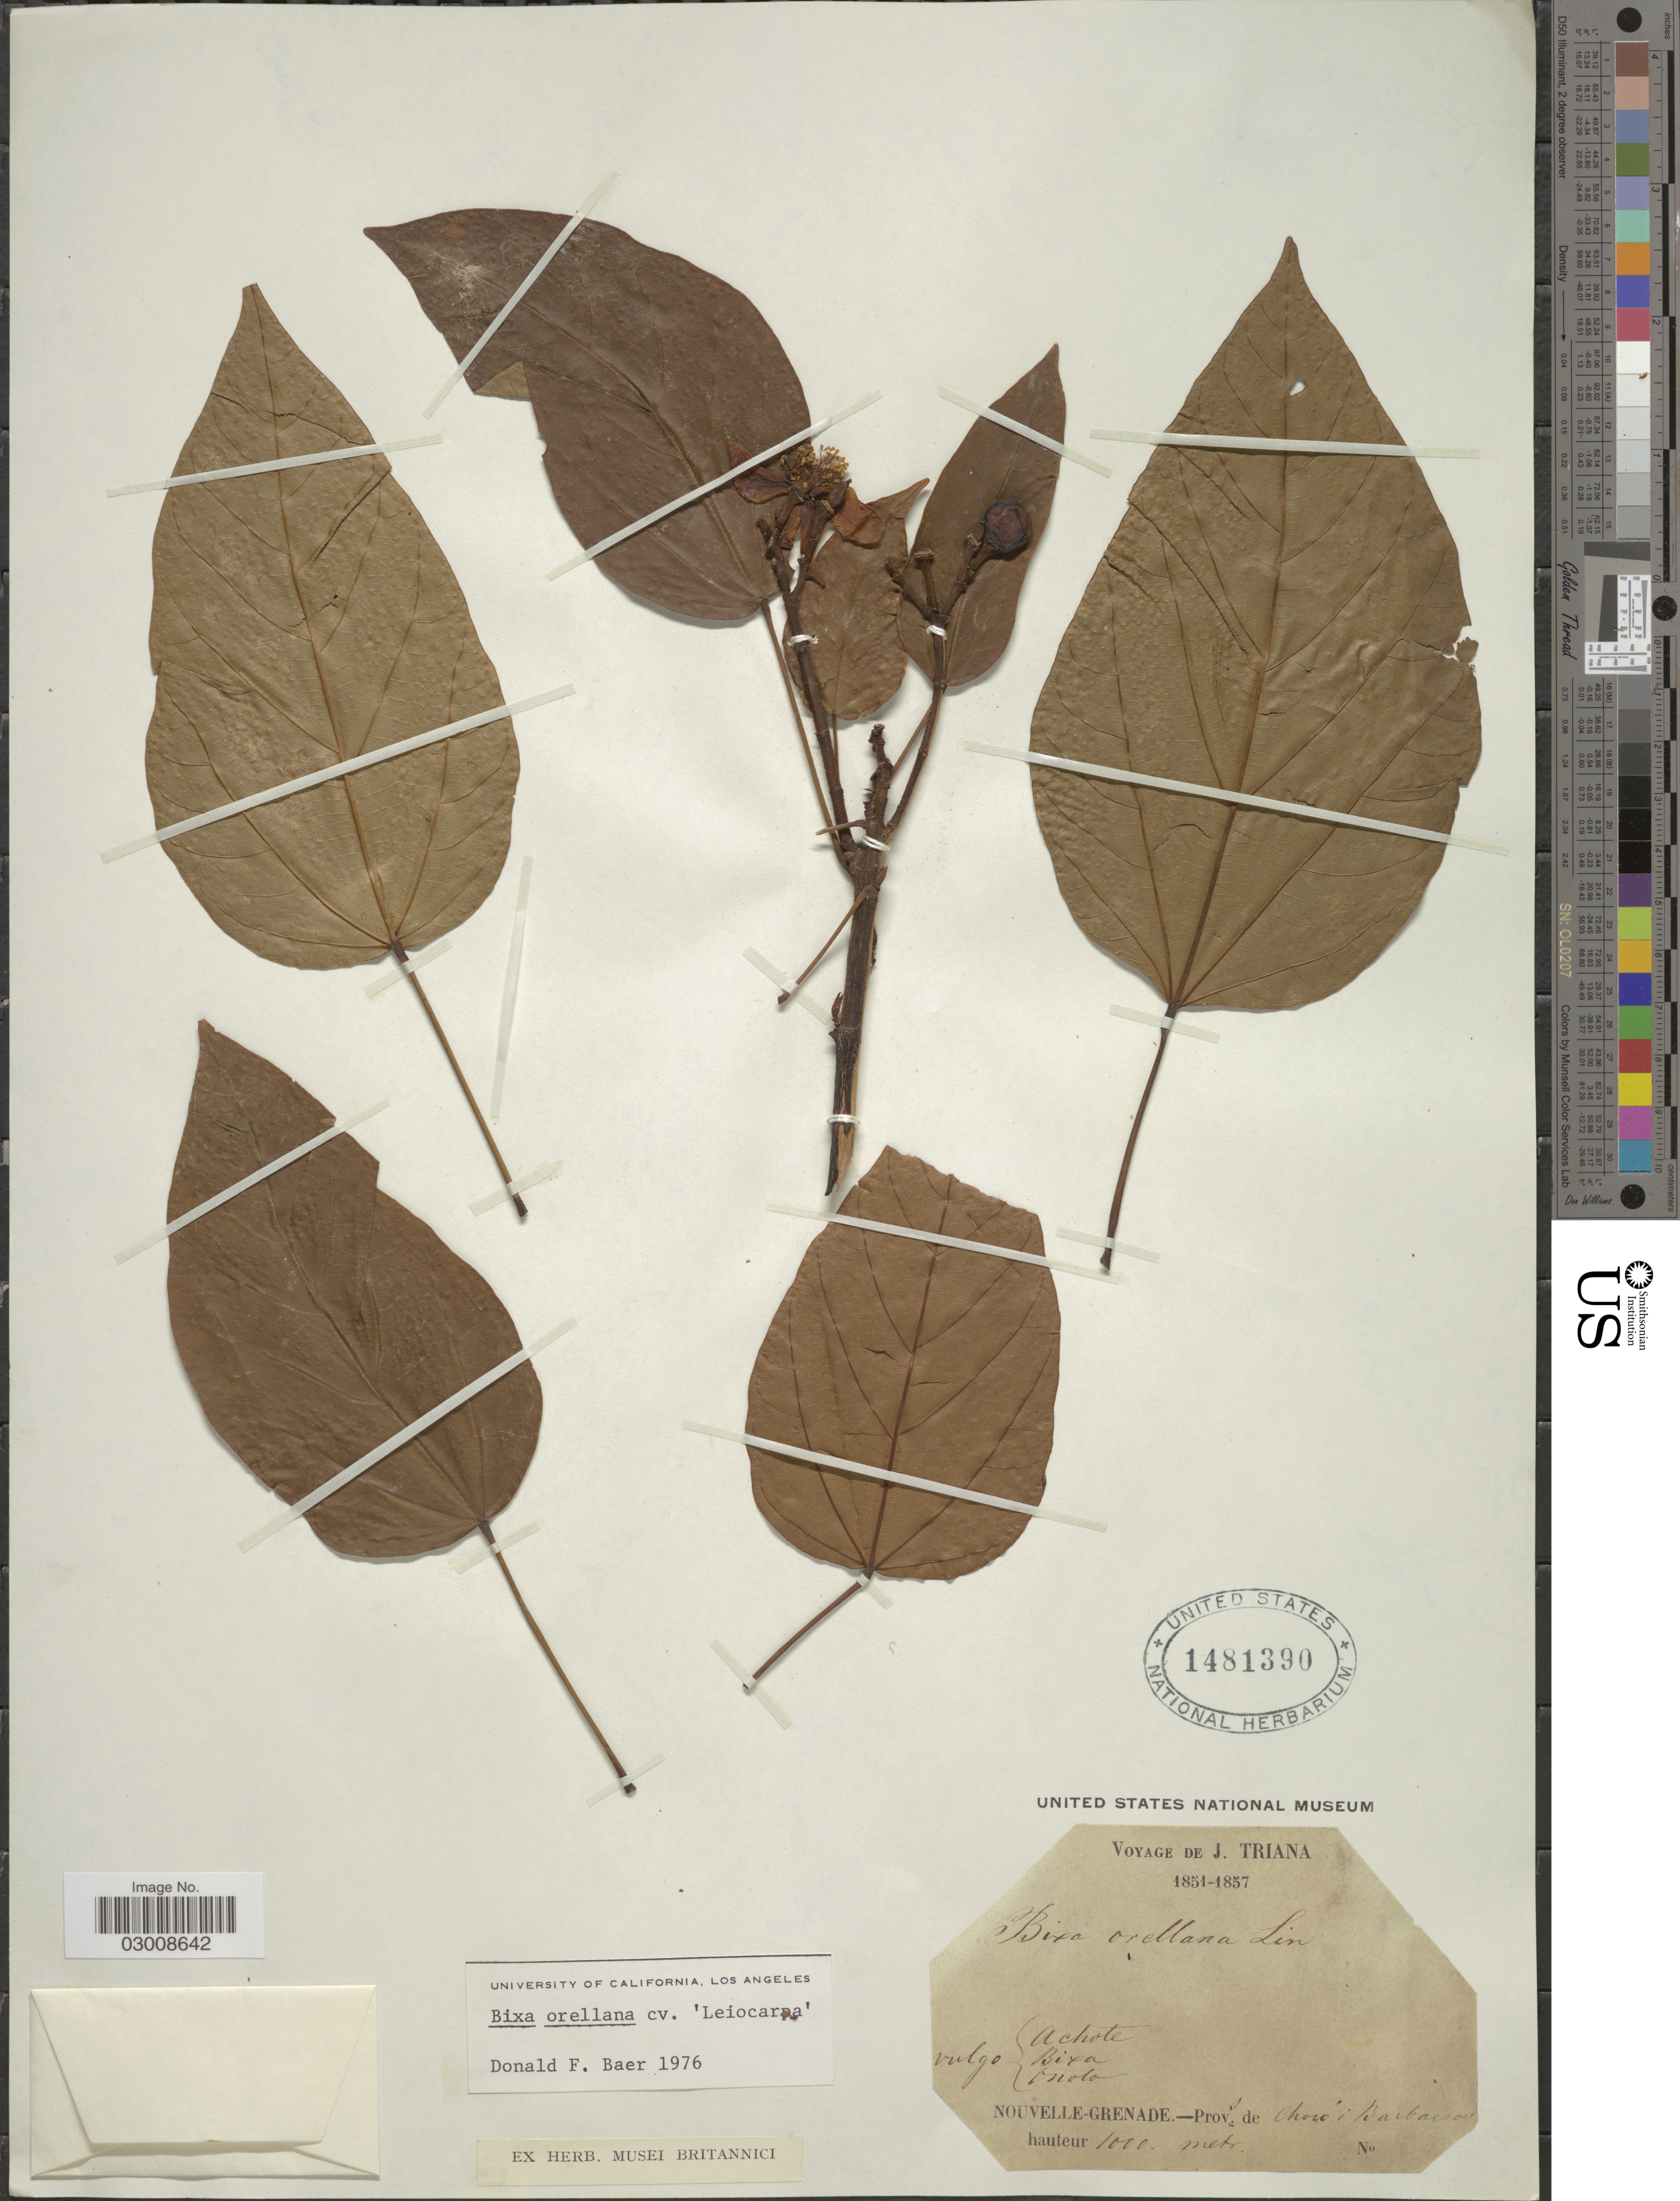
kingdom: Plantae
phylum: Tracheophyta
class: Magnoliopsida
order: Malvales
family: Bixaceae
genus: Bixa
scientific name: Bixa orellana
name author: L.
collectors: J. Triana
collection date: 1851/1857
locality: Nouvelle-Grenade, Prov. de Choro i Barbacoas.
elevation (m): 1000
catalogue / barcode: US 1481390